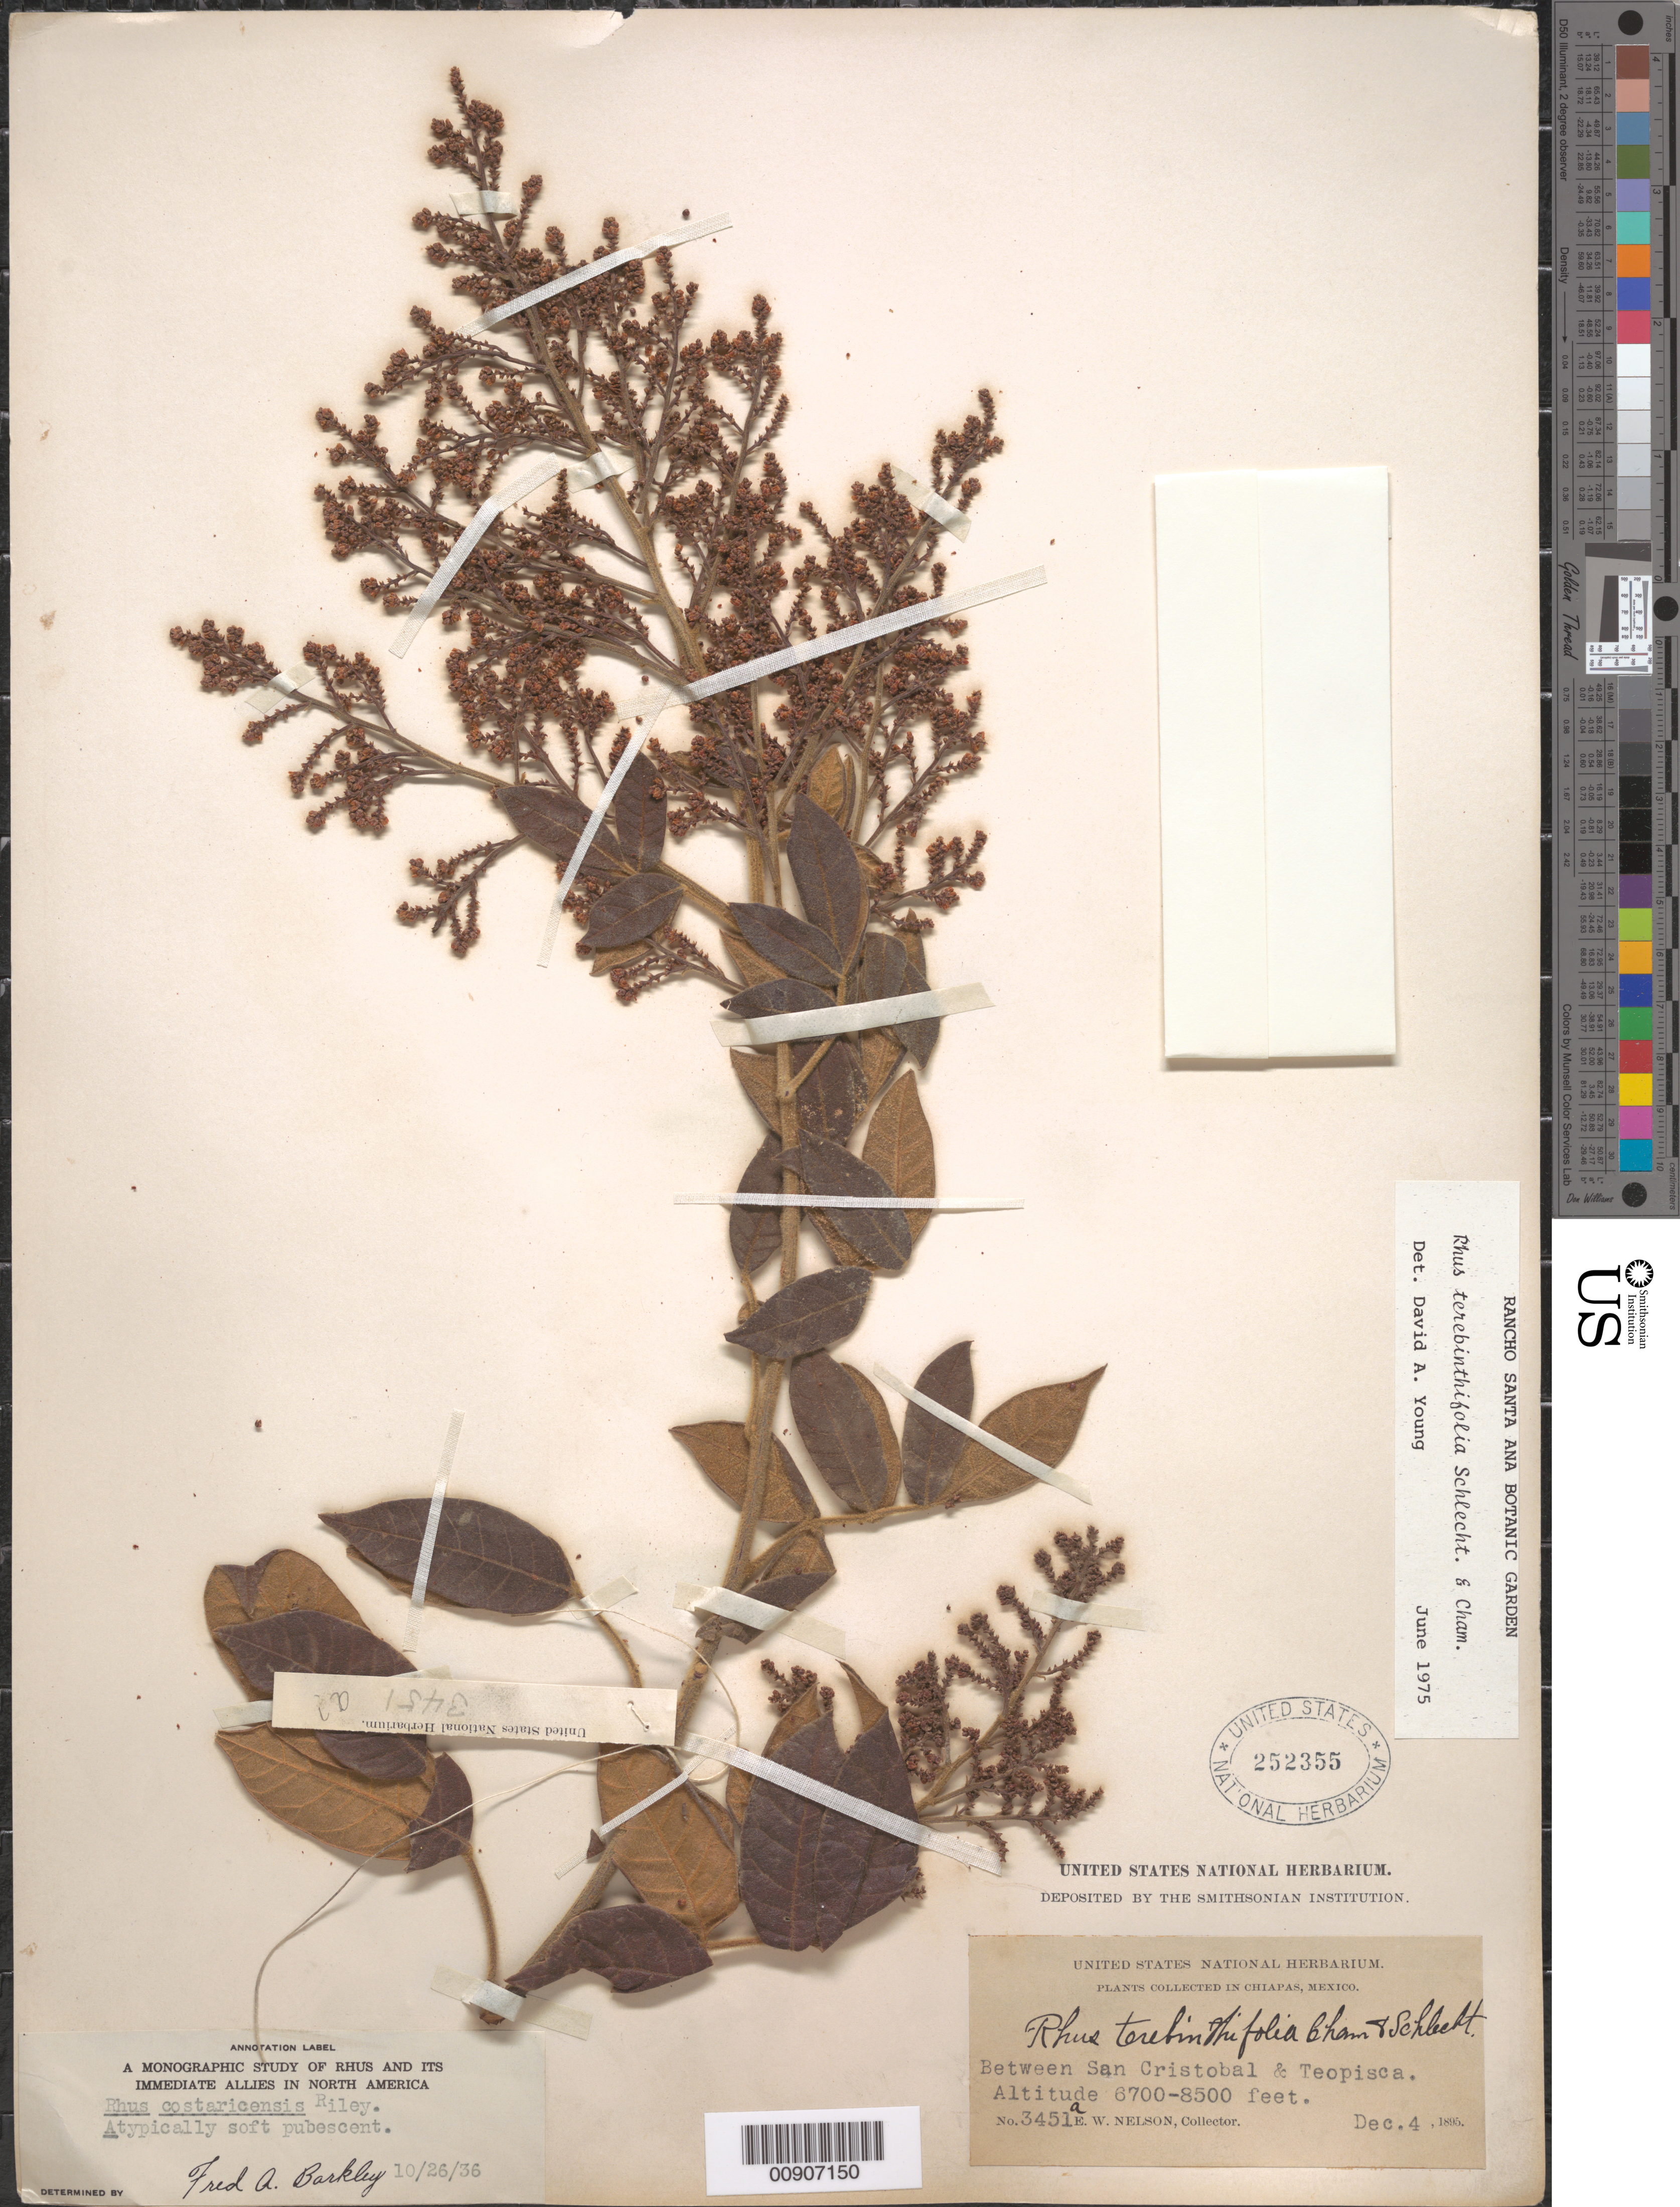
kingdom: Plantae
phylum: Tracheophyta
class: Magnoliopsida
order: Sapindales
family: Anacardiaceae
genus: Rhus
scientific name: Rhus terebinthifolia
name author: Schltdl. & Cham.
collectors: E. W. Nelson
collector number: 3451 a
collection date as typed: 04 Dec 1895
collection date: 1895-12-04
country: Mexico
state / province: Chiapas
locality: Between San Cristóbal & Teopisca. Chiapas.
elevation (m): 2042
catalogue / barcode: US 252355